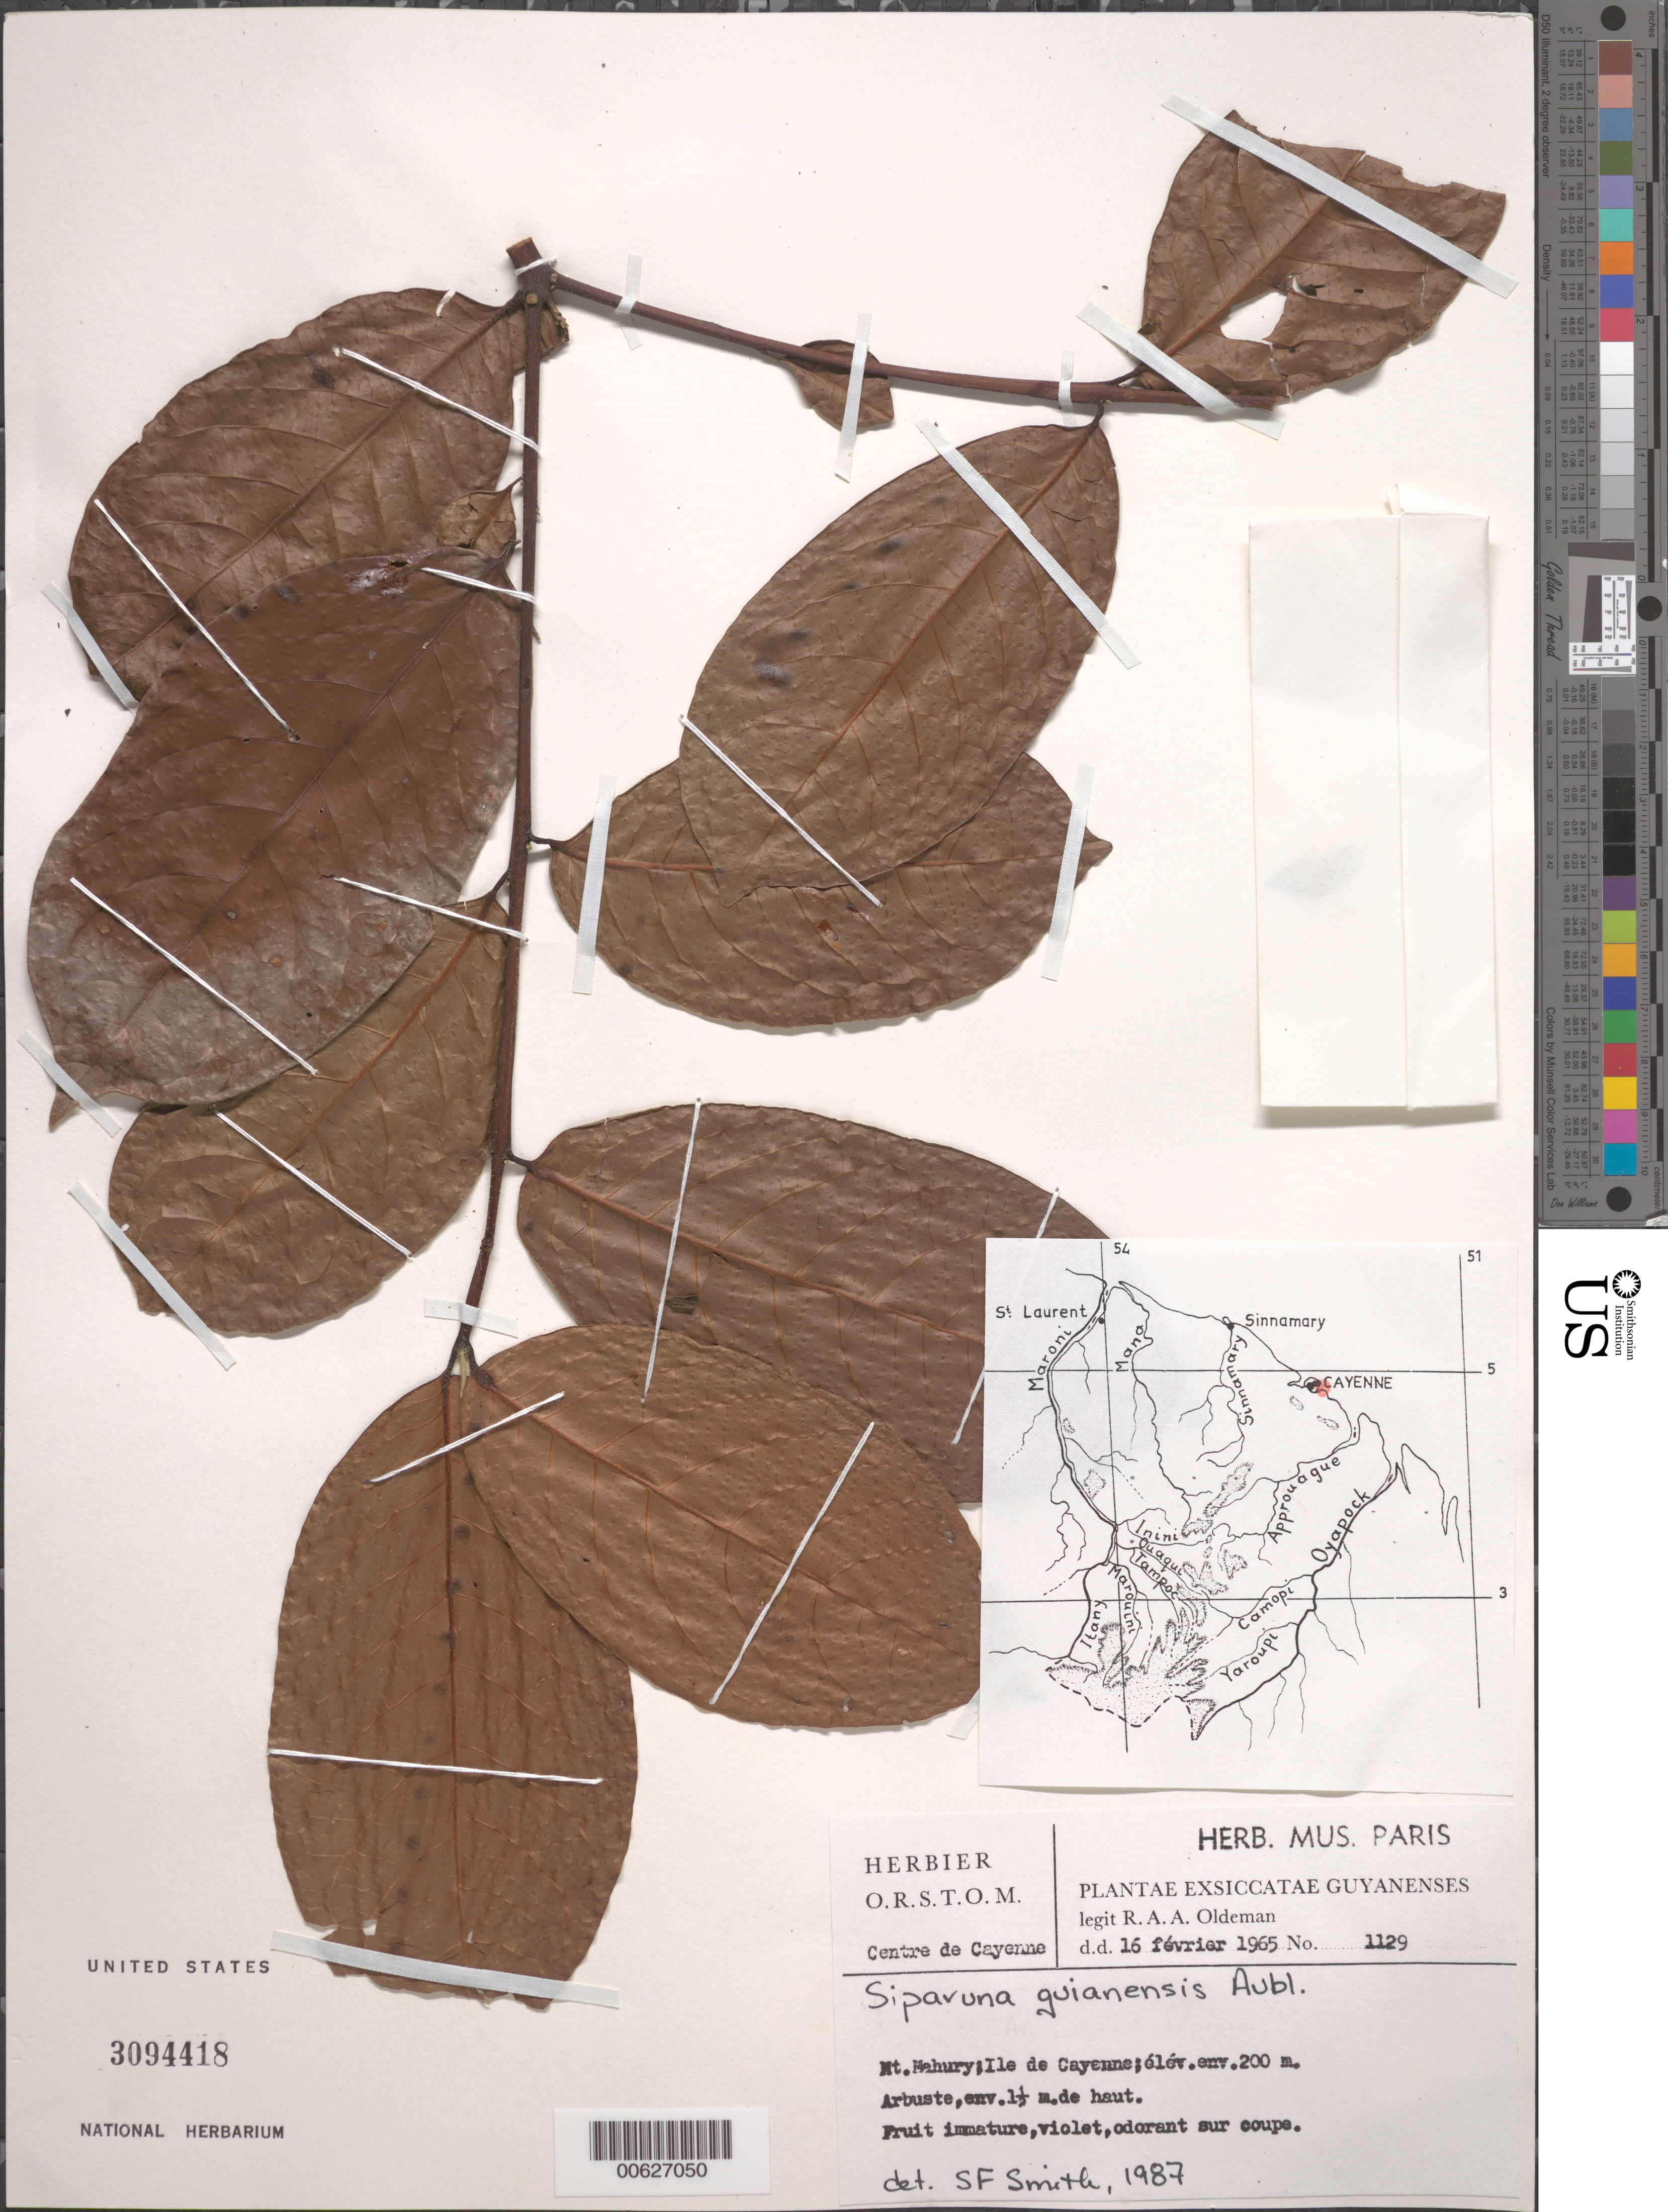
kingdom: Plantae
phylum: Tracheophyta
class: Magnoliopsida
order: Laurales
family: Siparunaceae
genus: Siparuna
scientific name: Siparuna guianensis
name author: Aubl.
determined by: Smith, Stephen F., (US), NMNH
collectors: R. Oldeman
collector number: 1129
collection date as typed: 16-Feb-65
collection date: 1965-02-16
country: French Guiana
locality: Montagne de Mahury, Ile de Cayenne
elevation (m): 200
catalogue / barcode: US 3094418